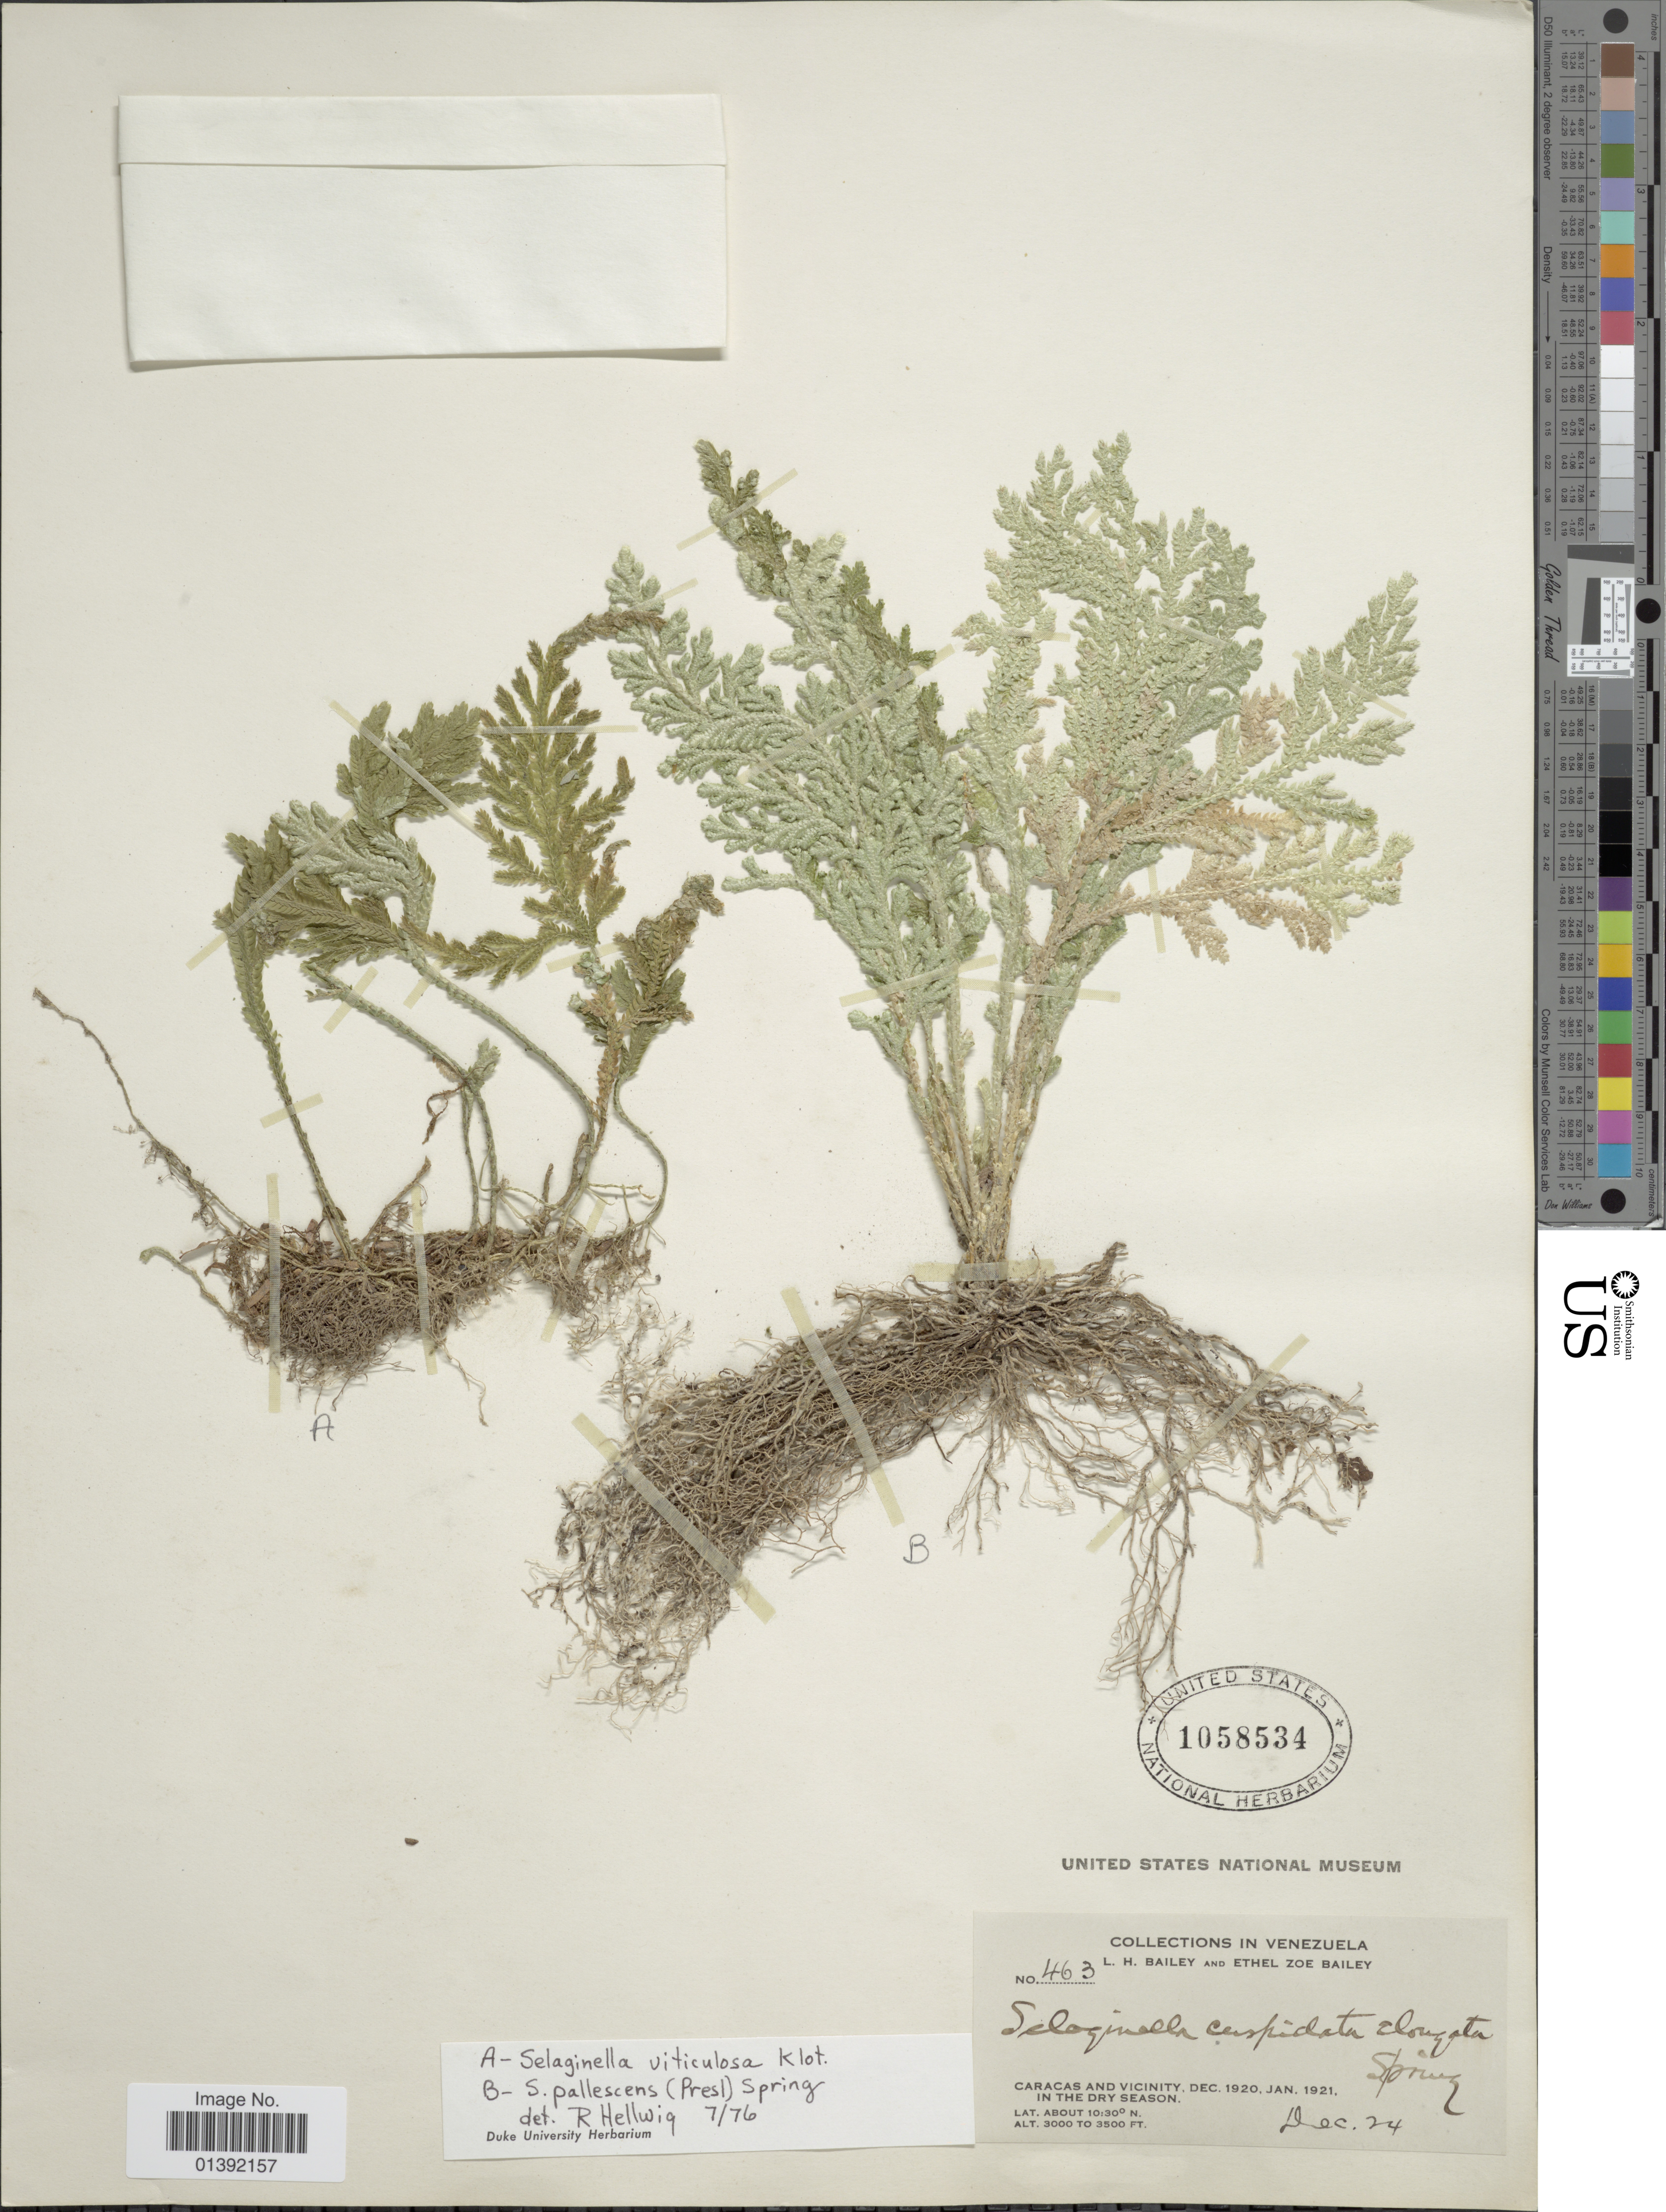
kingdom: Plantae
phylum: Tracheophyta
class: Lycopodiopsida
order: Selaginellales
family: Selaginellaceae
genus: Selaginella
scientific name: Selaginella viticulosa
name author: Klotzsch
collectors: L. H. Bailey & E. Z. Bailey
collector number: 463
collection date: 1920-12-24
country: Venezuela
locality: Caracas and vicinity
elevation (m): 914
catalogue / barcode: US 1058534